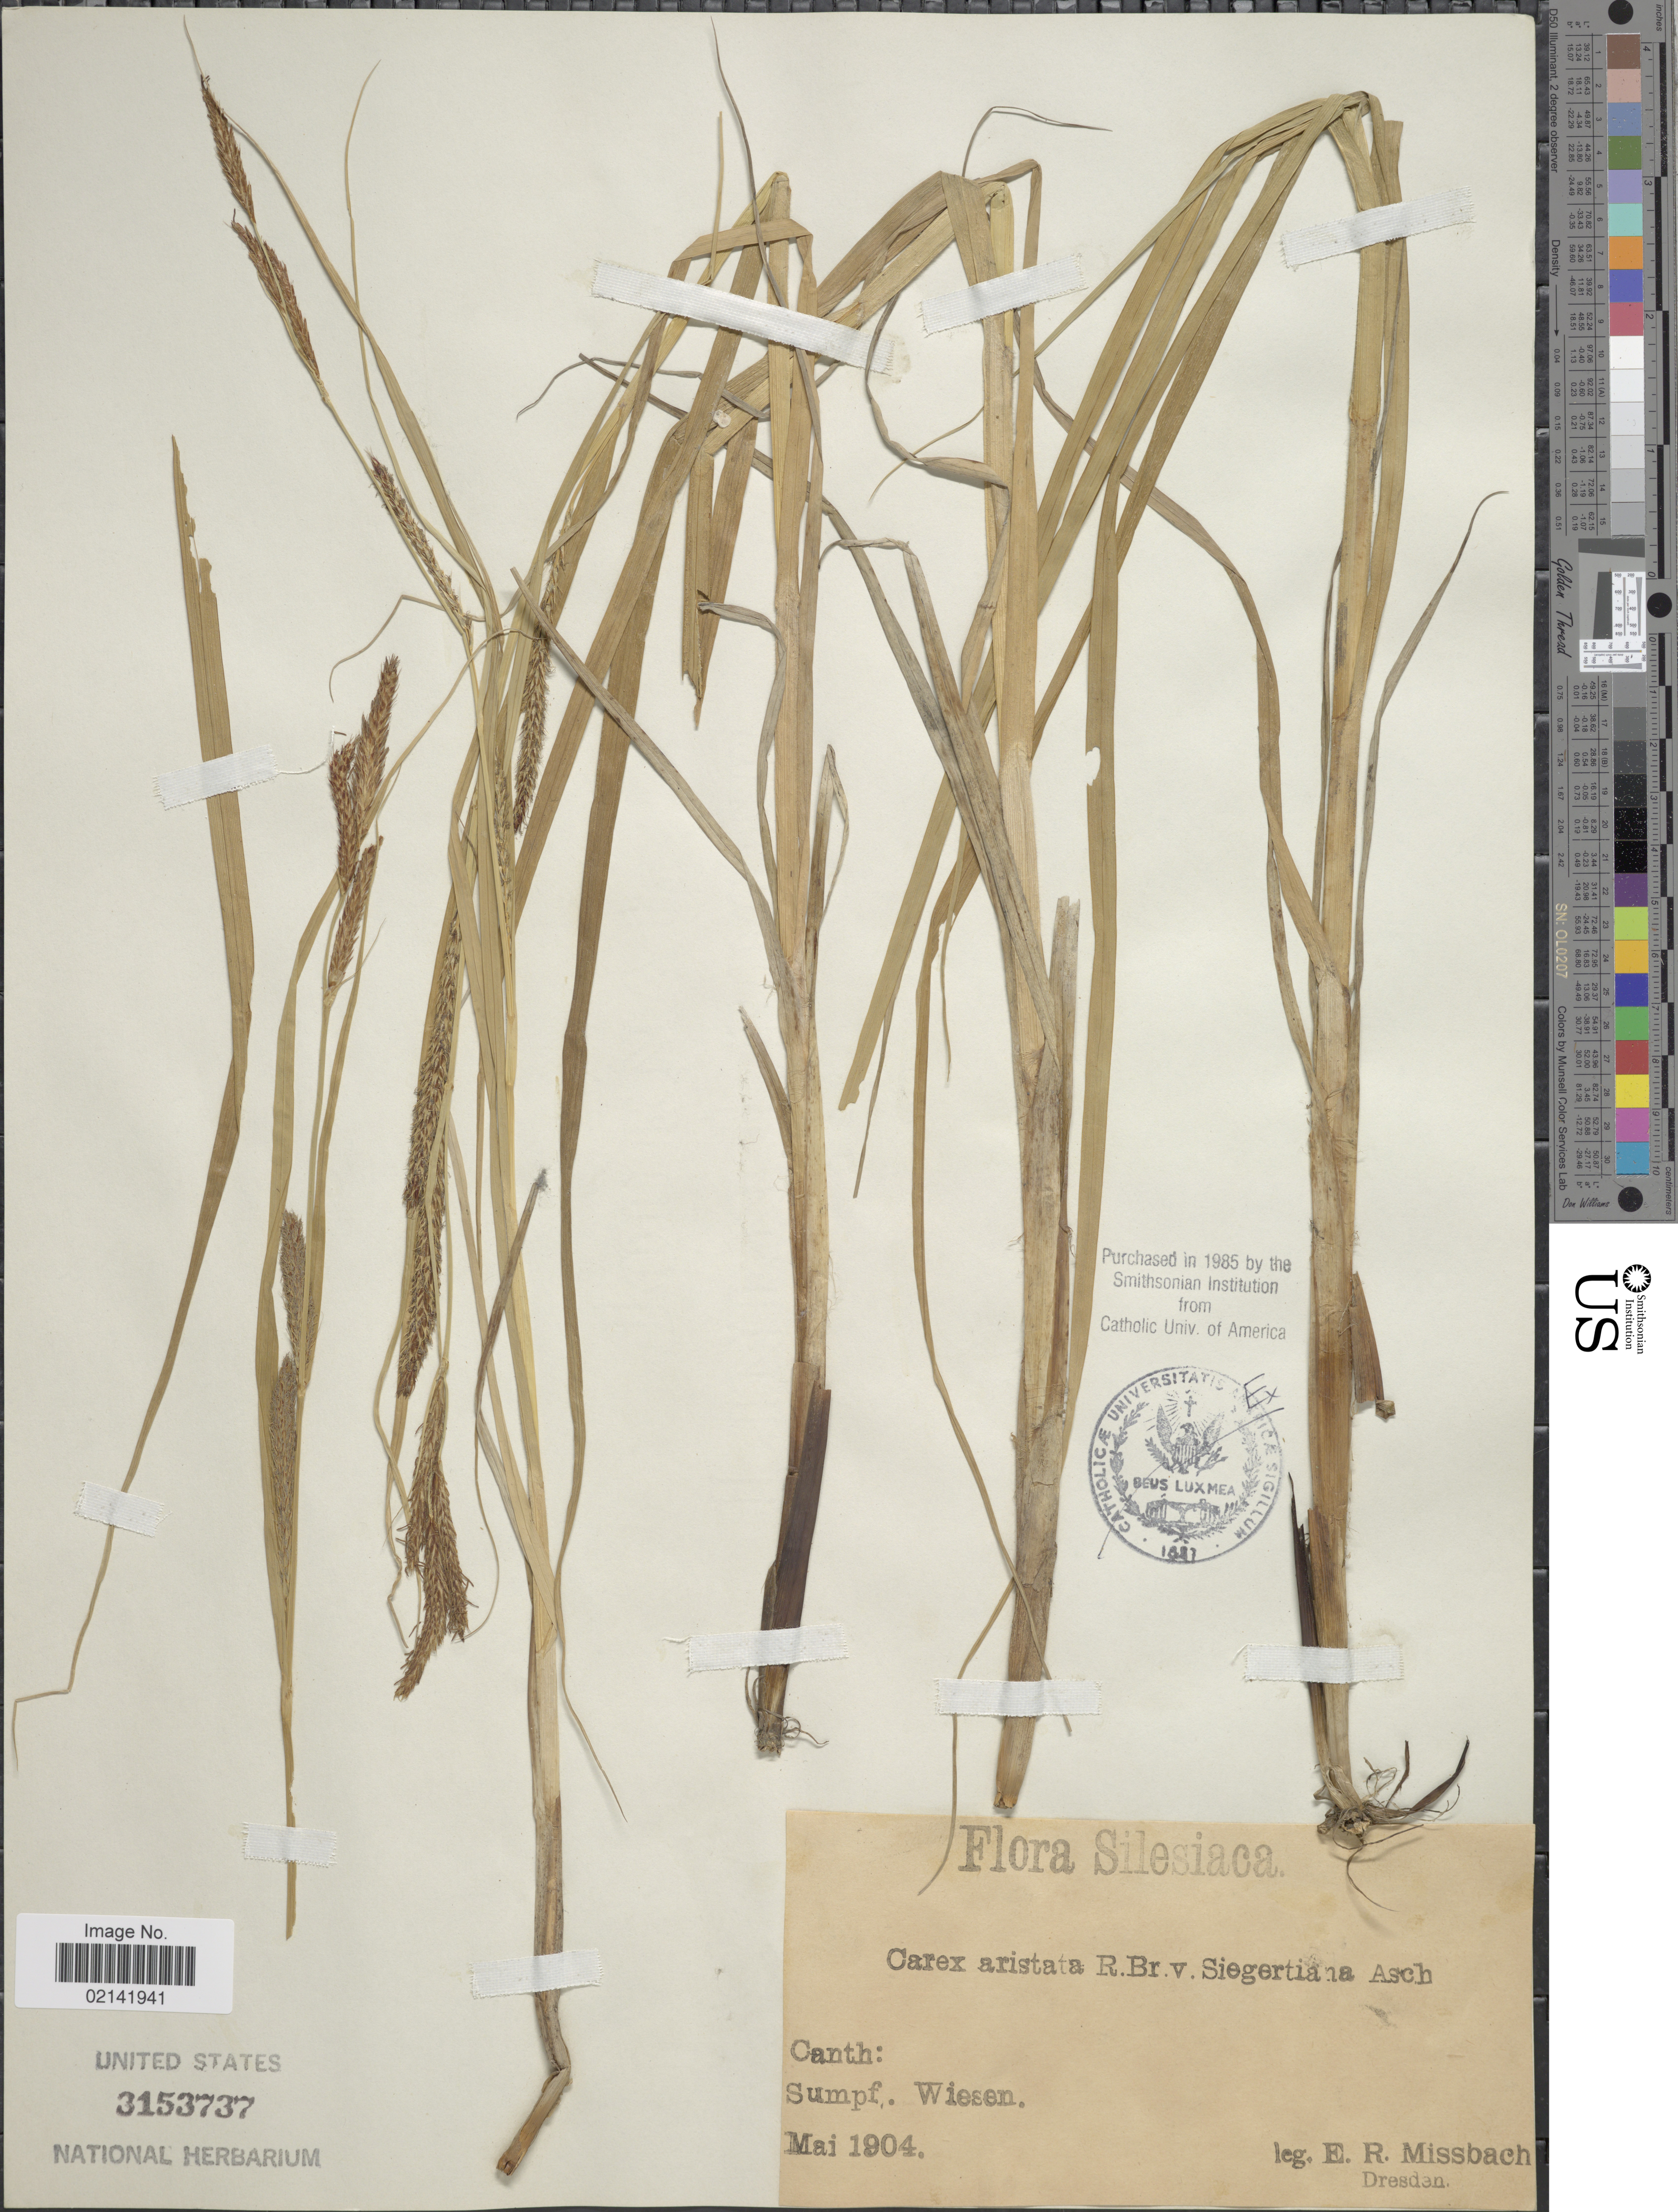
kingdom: Plantae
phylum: Tracheophyta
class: Liliopsida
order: Poales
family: Cyperaceae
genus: Carex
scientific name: Carex atherodes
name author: Spreng.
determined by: Strong, Mark T., (BOT), Smithsonian Institution - National Museum of Natural History (UNITED STATES)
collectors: E. Missbach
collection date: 1904-05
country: Germany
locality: Silesiaca. Canth: Sumpf. Wiesen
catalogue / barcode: US 3153737